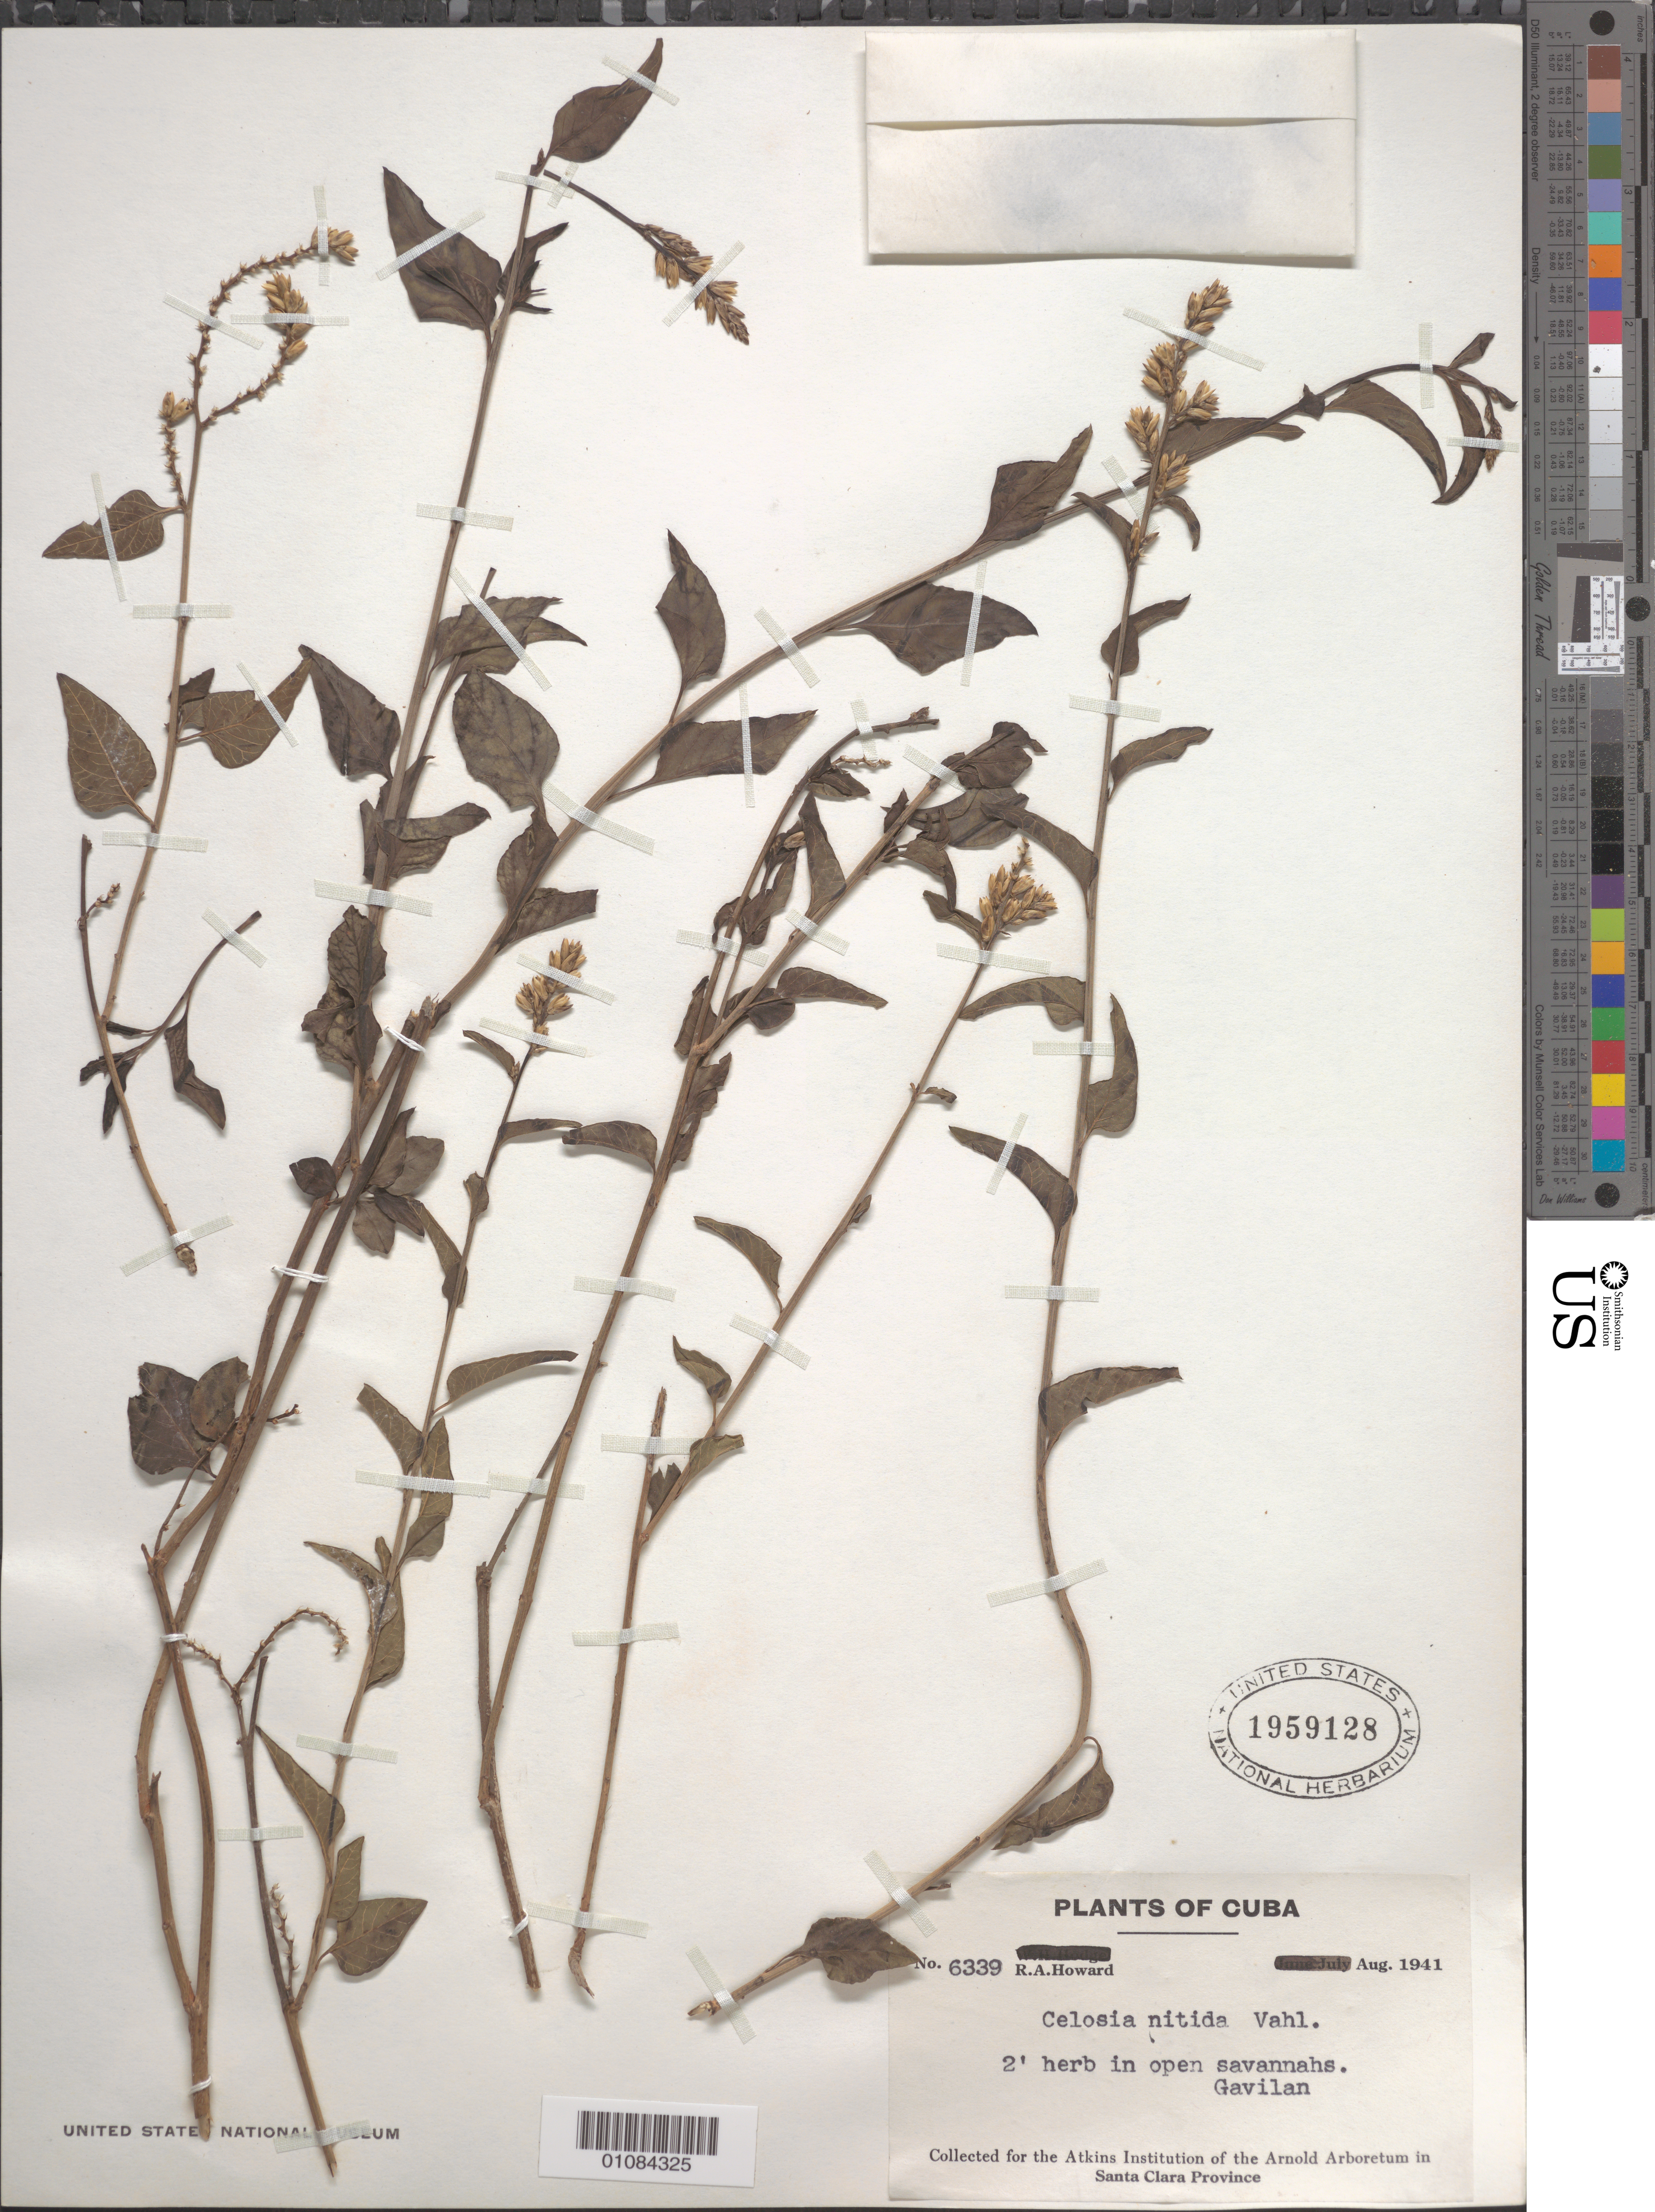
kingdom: Plantae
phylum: Tracheophyta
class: Magnoliopsida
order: Caryophyllales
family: Amaranthaceae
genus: Celosia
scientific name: Celosia nitida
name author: Vahl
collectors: R. A. Howard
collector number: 6339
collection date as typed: Aug 1941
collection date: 1941-08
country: Cuba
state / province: La Habana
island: Cuba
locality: Gavilan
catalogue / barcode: US 1959128